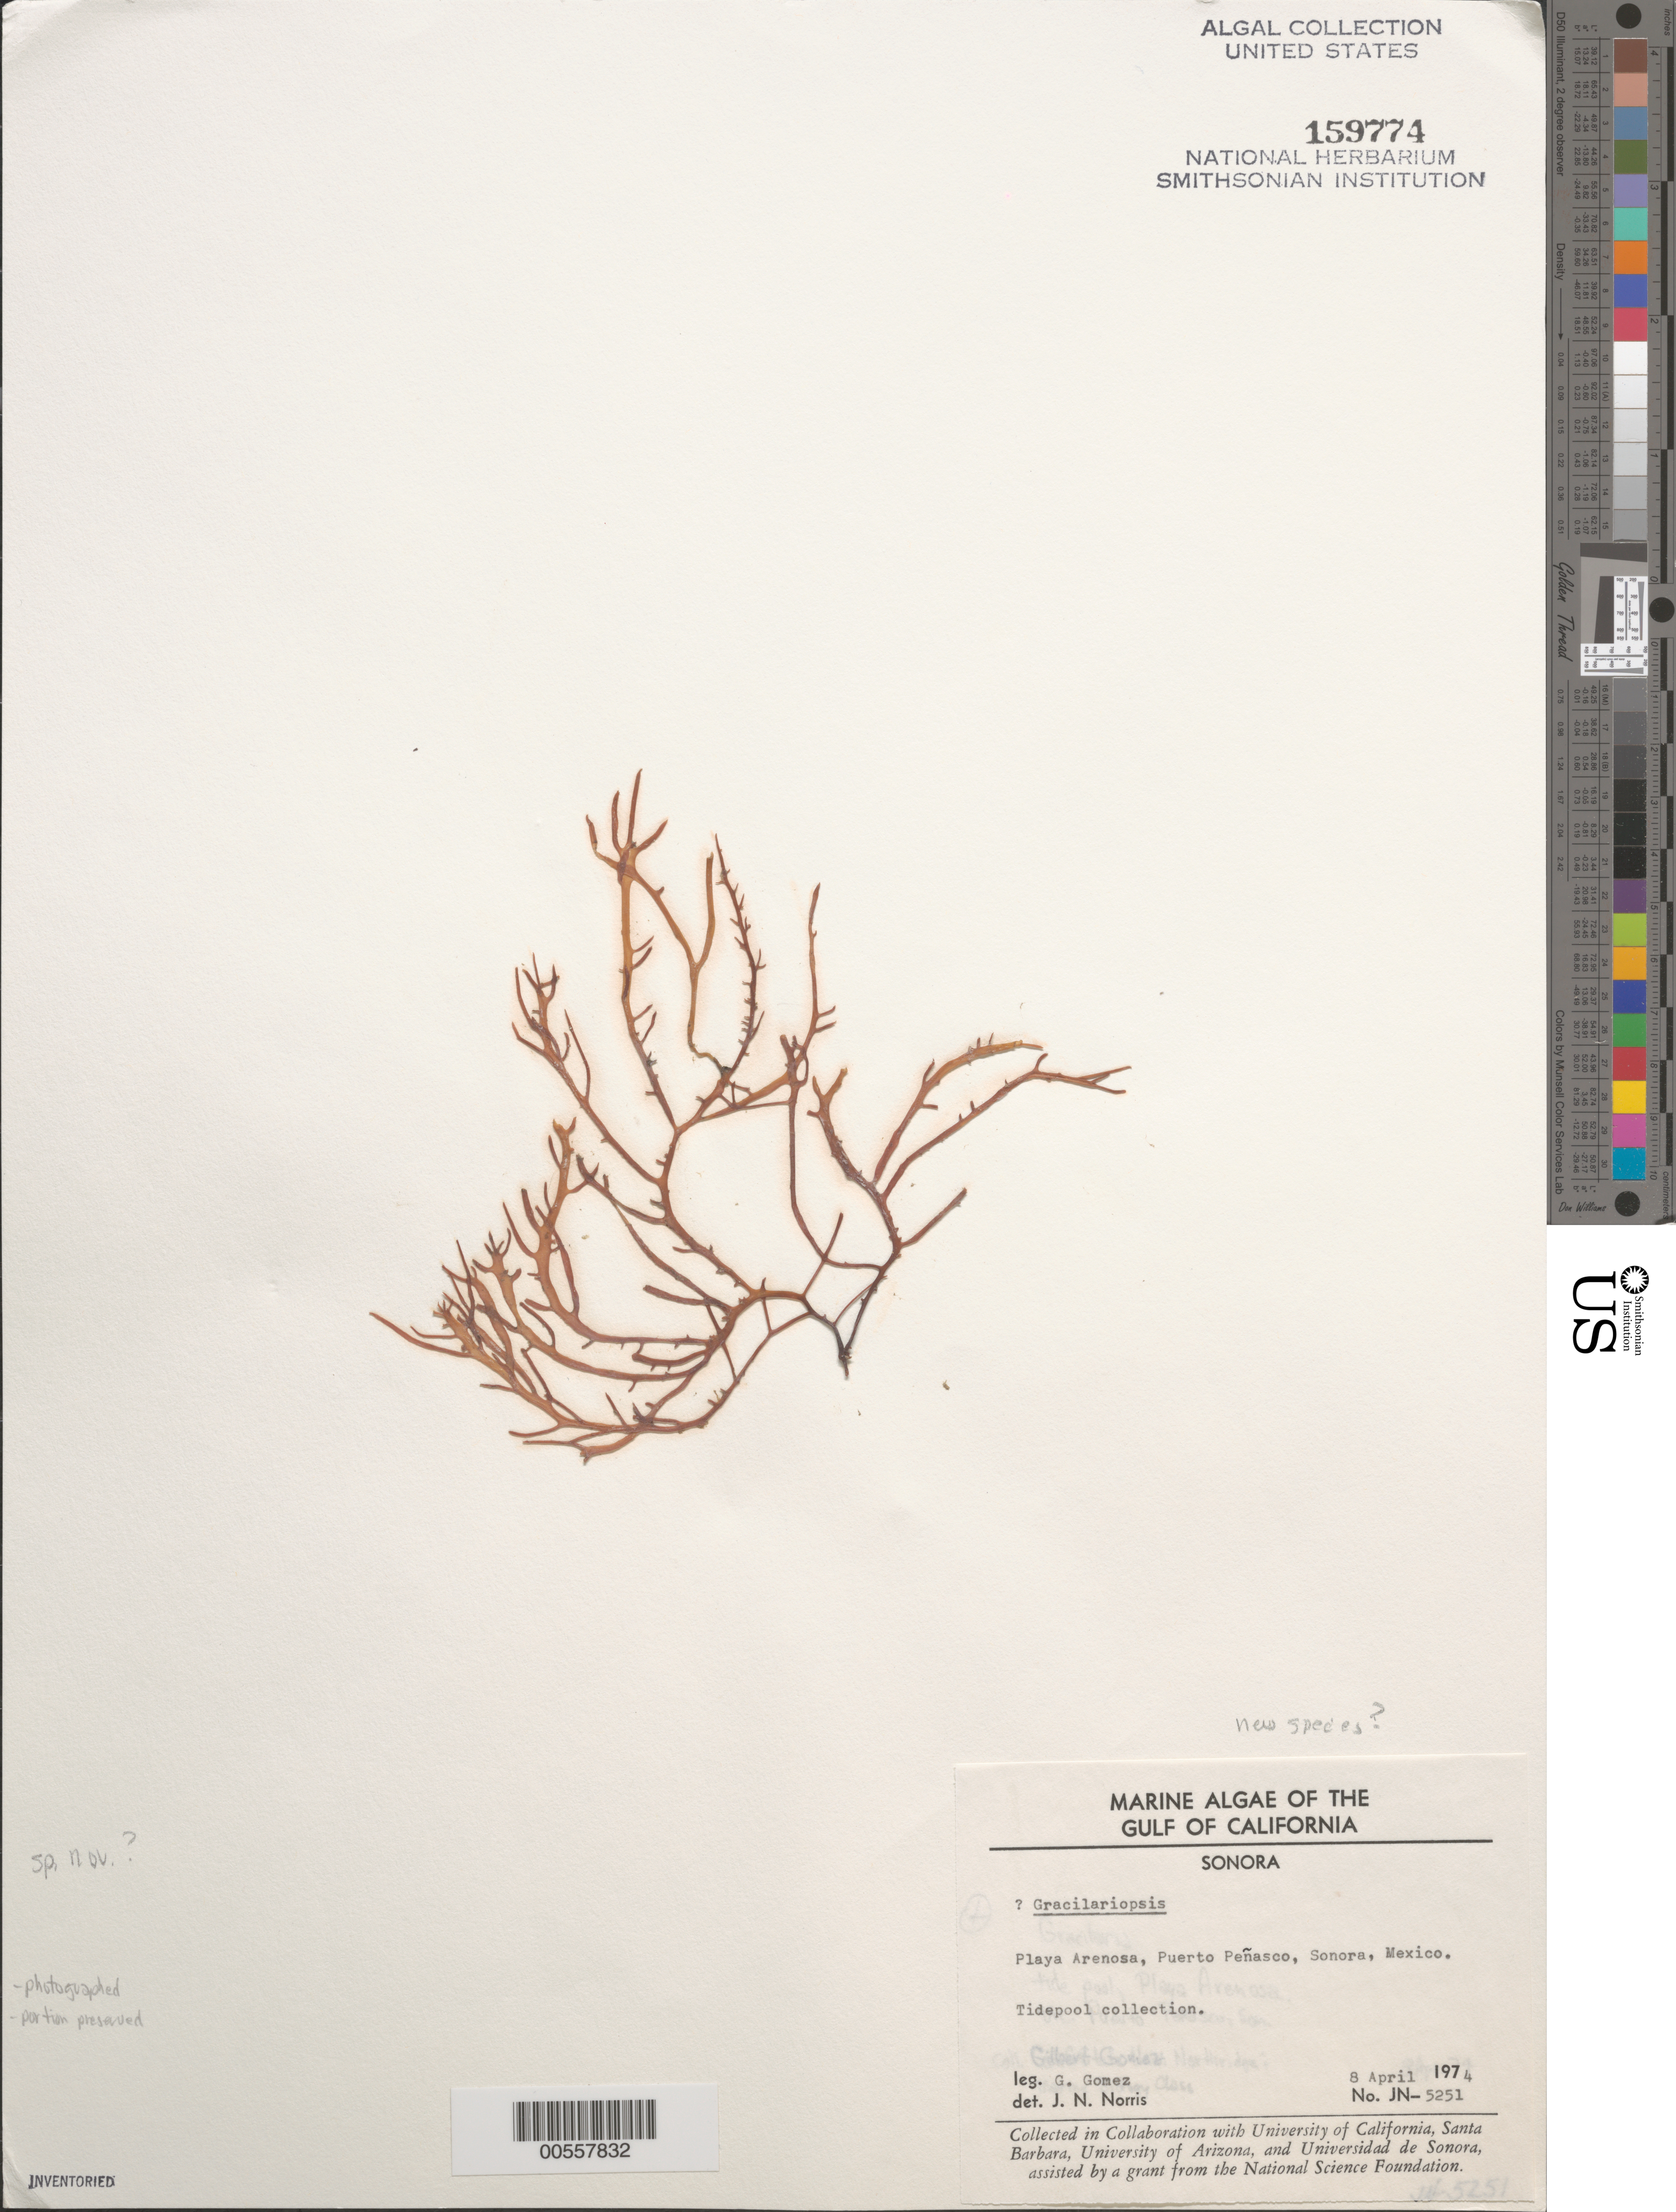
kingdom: Plantae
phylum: Rhodophyta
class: Florideophyceae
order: Gracilariales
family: Gracilariaceae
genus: Gracilariopsis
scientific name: Gracilariopsis sp.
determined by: Norris, James N.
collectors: G. Gomez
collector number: Jn-5251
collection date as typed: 08 Apr 1974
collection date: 1974-04-08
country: Mexico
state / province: Sonora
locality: Playa arenosa, puerto penasco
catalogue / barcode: US 159774